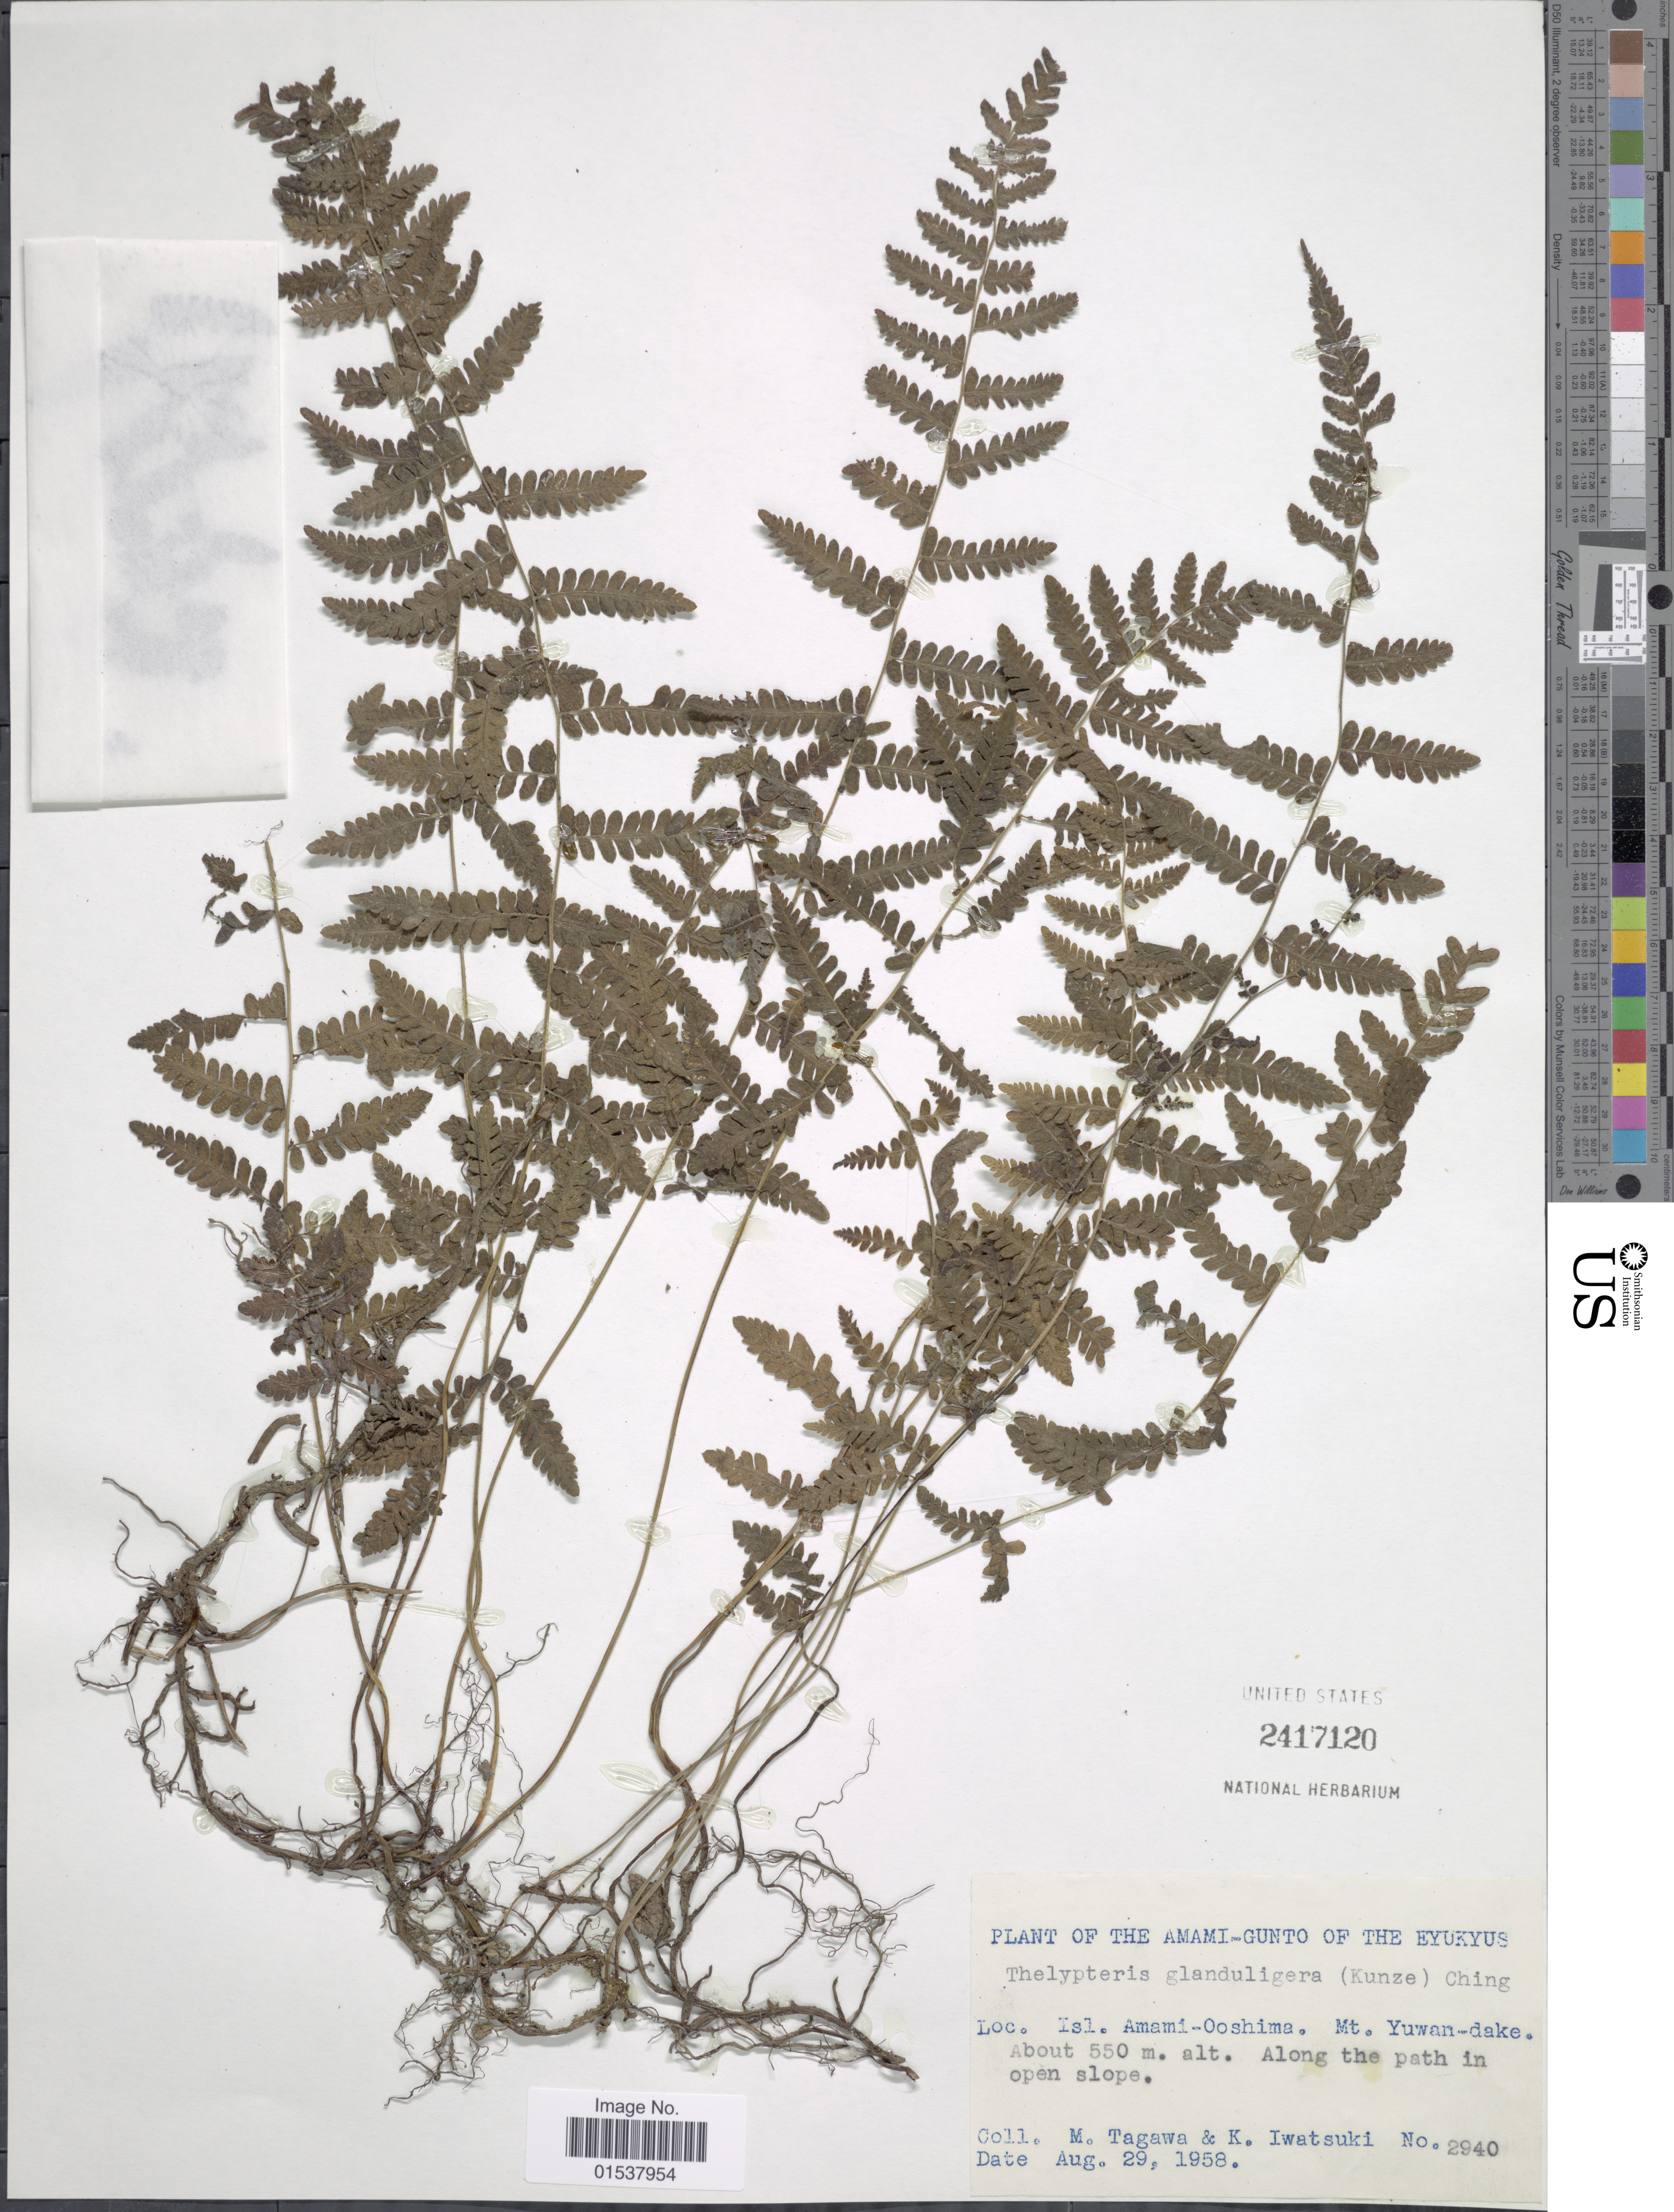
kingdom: Plantae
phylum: Tracheophyta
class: Polypodiopsida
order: Polypodiales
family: Thelypteridaceae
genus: Parathelypteris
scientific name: Parathelypteris glanduligera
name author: (Kunze) Ching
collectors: M. Tagawa & K. Iwatsuki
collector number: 2940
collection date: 1958-08-29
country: Japan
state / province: Okinawa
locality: Amami-Gunto of the Ryukyus, Isl. Amami-Ooshima, Mt. Yuwan-dake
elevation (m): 550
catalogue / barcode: US 2417120